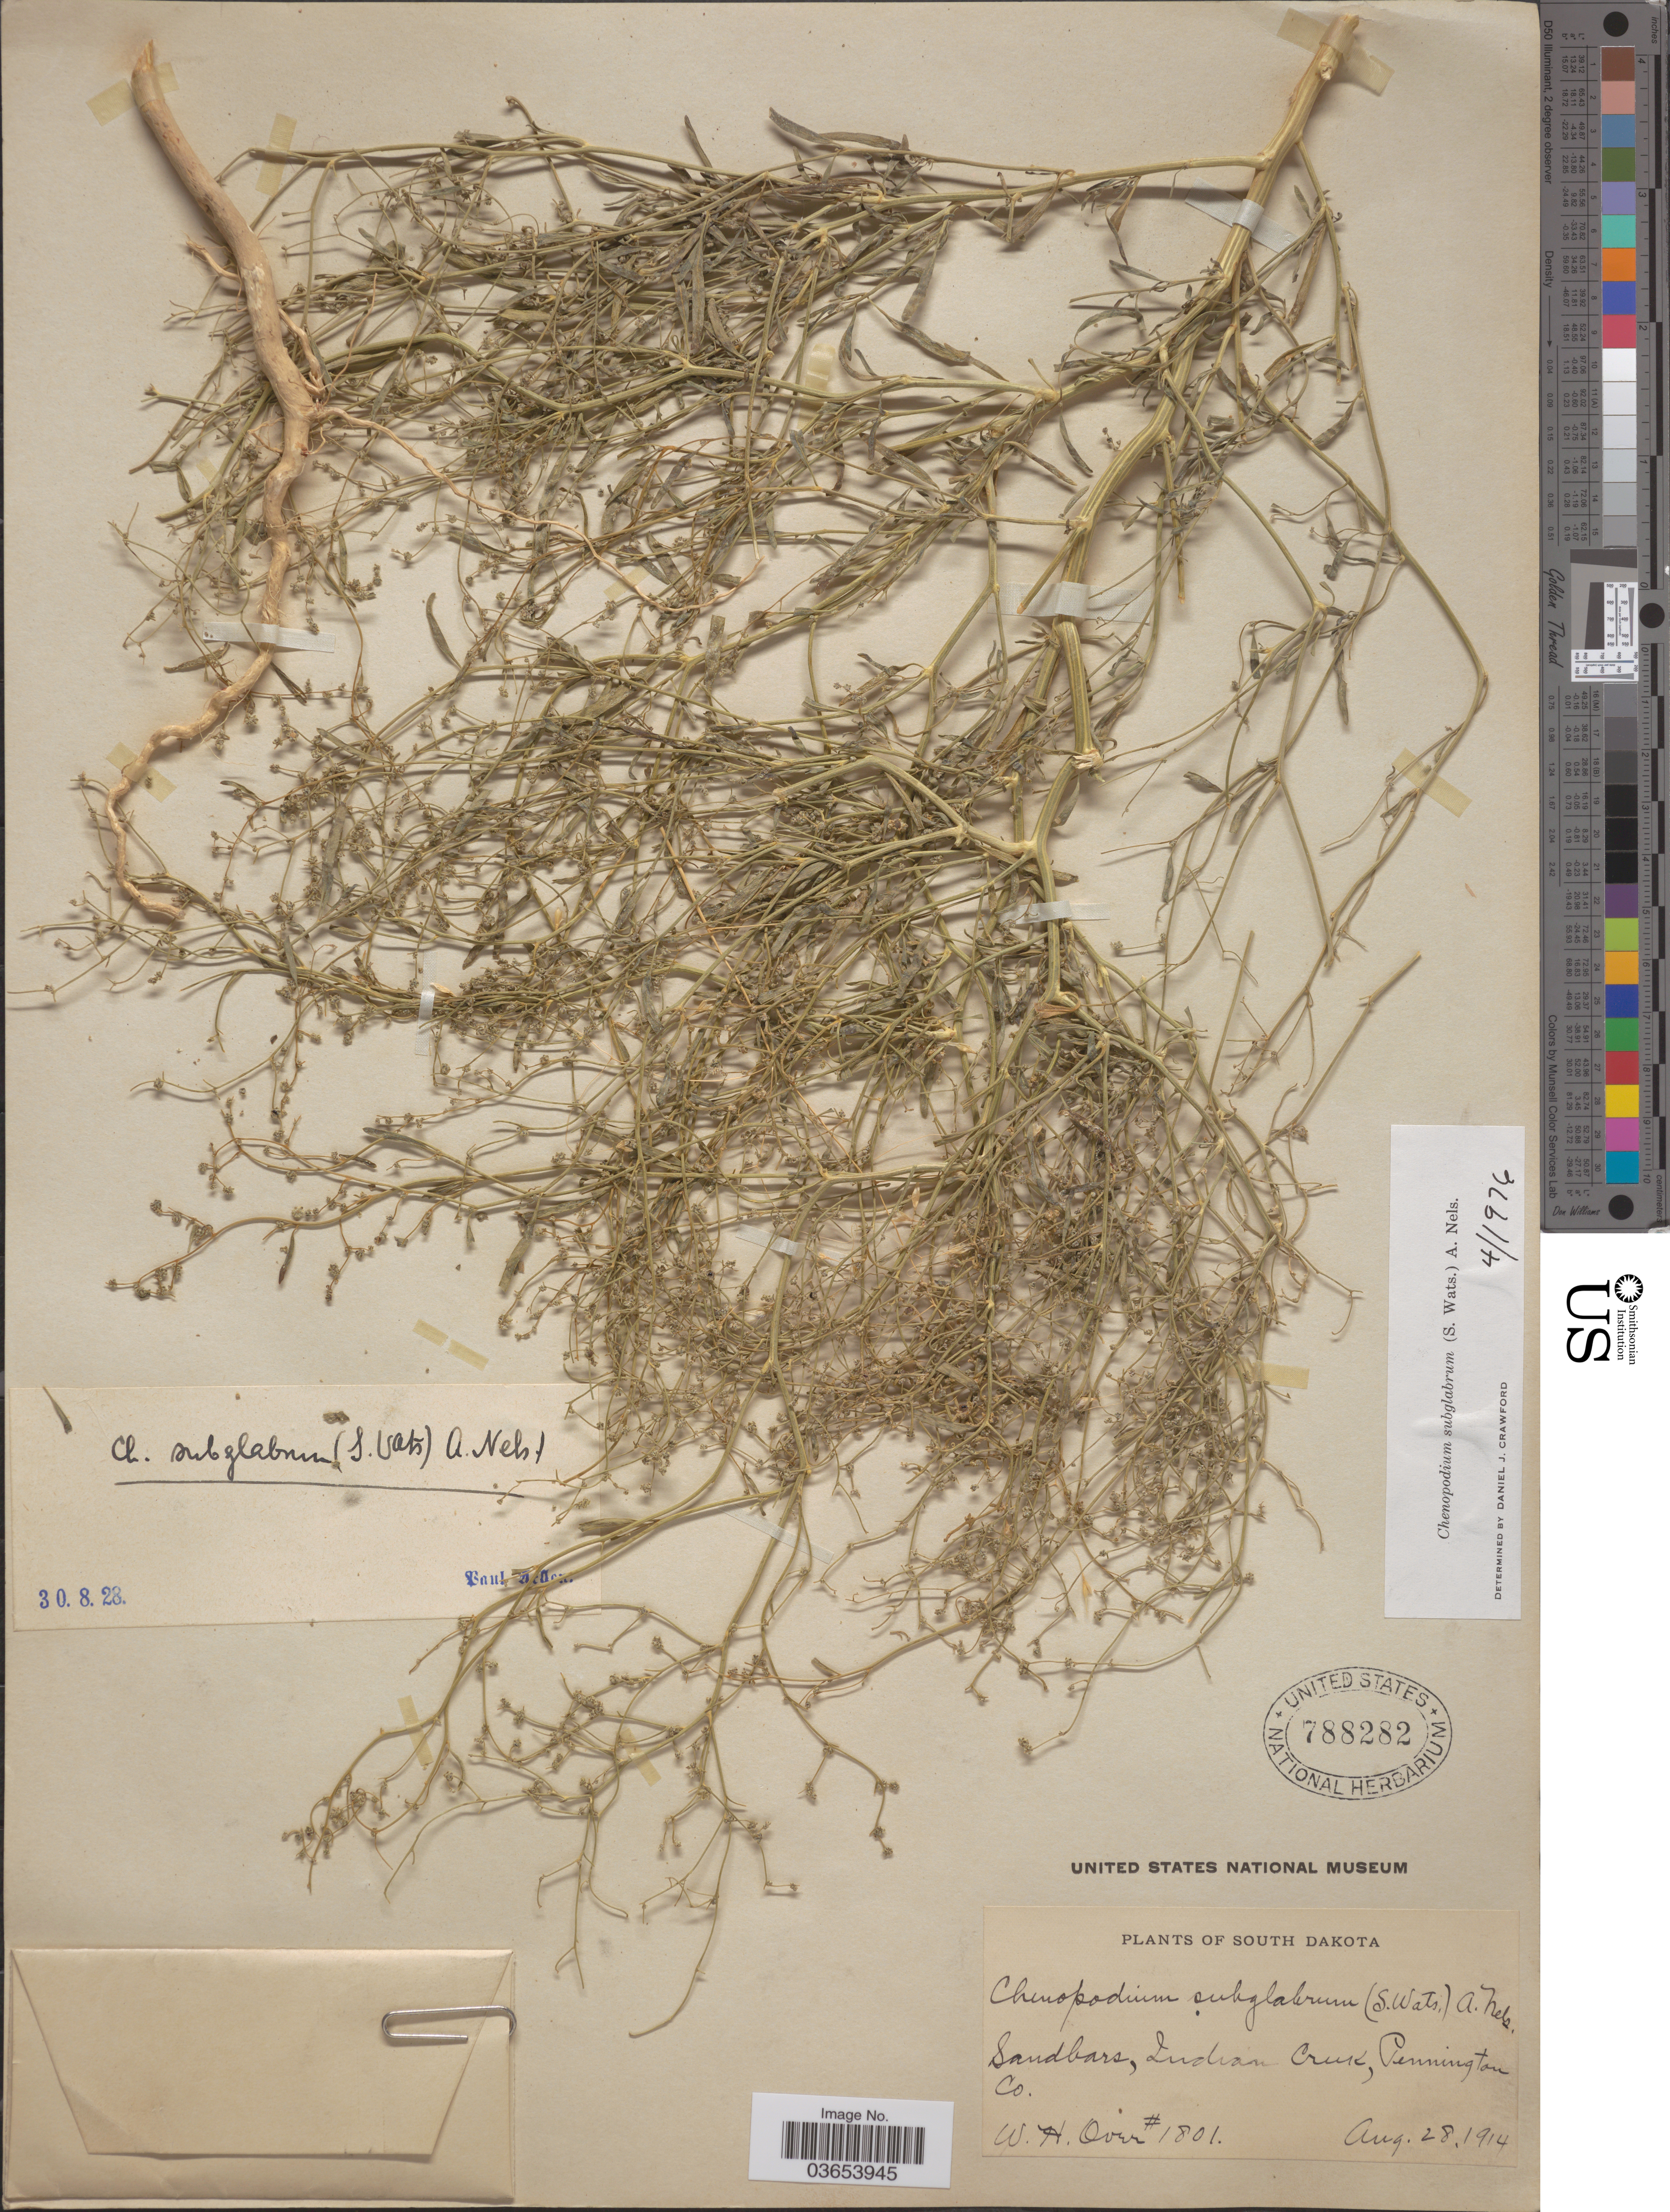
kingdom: Plantae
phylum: Tracheophyta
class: Magnoliopsida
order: Caryophyllales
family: Amaranthaceae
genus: Chenopodium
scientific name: Chenopodium subglabrum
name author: (S. Watson) A. Nelson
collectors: W. Over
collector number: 1801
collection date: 1914-08-28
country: United States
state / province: South Dakota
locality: Sandbars, Indian Creek, Pennington Co.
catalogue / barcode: US 788282